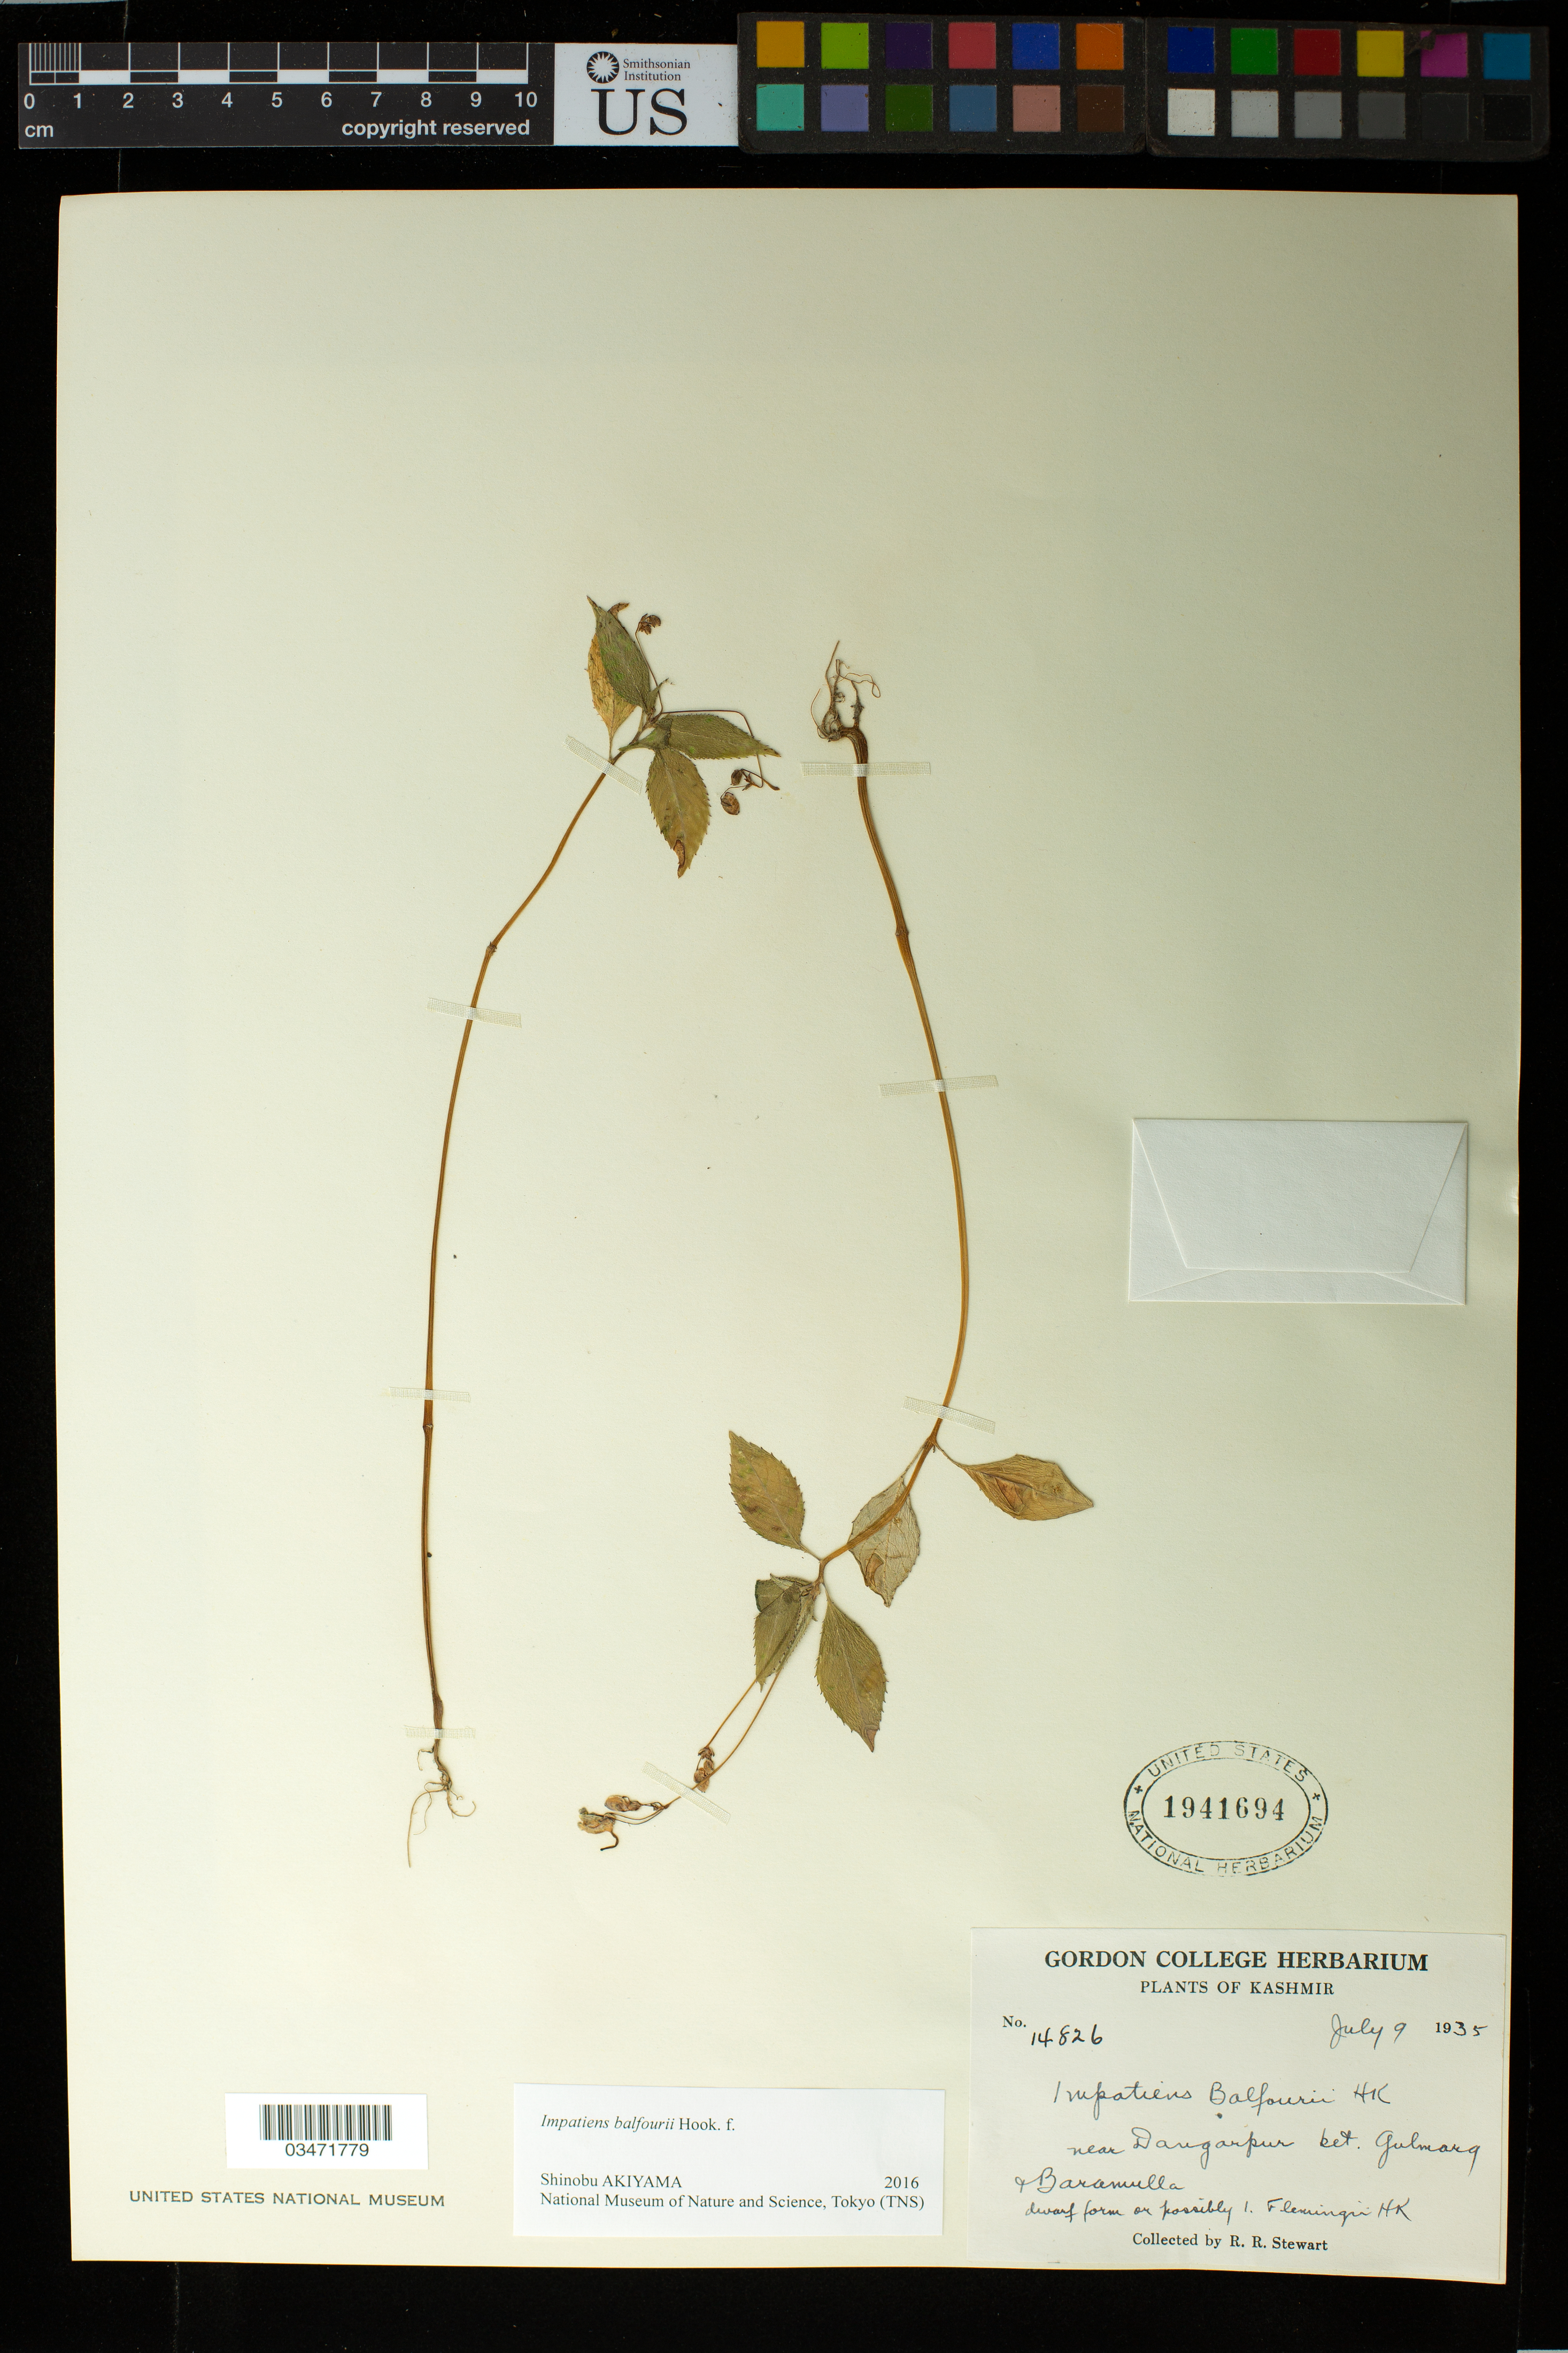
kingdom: Plantae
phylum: Tracheophyta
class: Magnoliopsida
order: Ericales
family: Balsaminaceae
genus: Impatiens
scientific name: Impatiens balfourii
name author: Hook. f.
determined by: Akiyama, Shinobu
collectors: R. R. Stewart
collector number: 14826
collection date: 1935-07-09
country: India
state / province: Rajasthan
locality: Near Dangarpur between Gulmara and Baramulla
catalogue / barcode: US 1941694